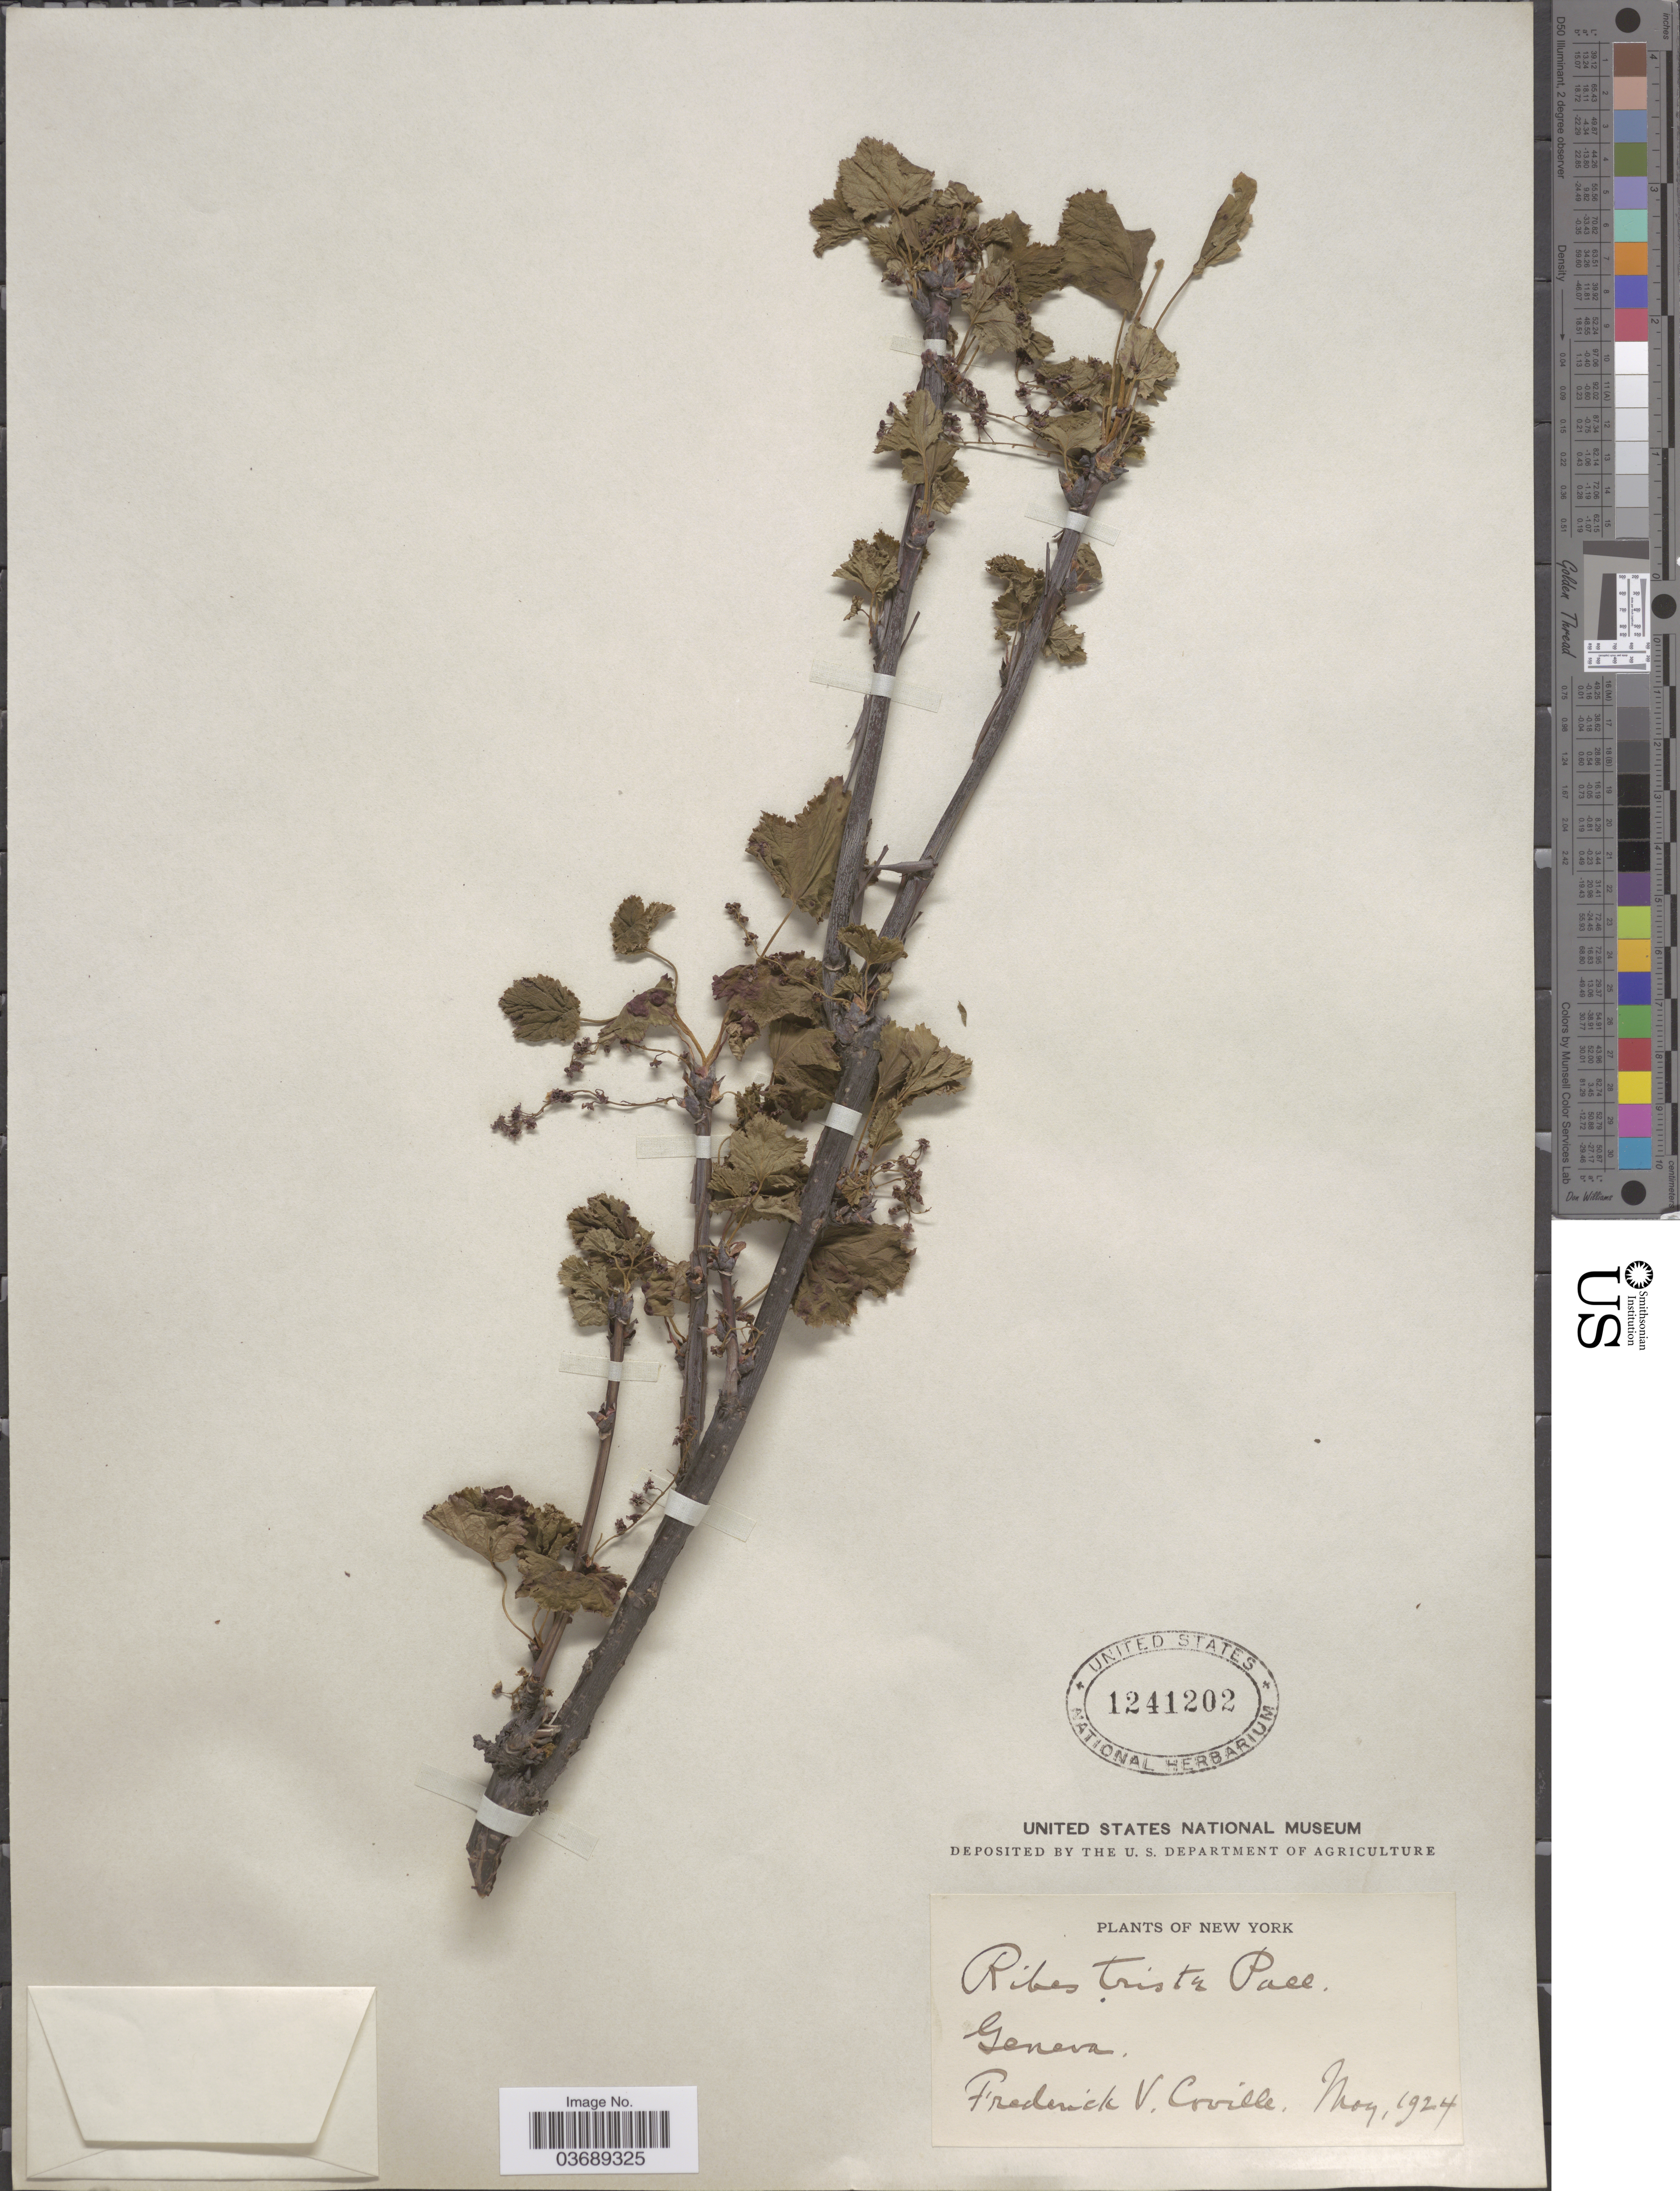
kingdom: Plantae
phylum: Tracheophyta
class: Magnoliopsida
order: Saxifragales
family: Grossulariaceae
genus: Ribes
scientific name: Ribes triste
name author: Pall.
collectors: F. V. Coville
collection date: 1924-05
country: United States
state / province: New York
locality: Geneva.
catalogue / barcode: US 1241202